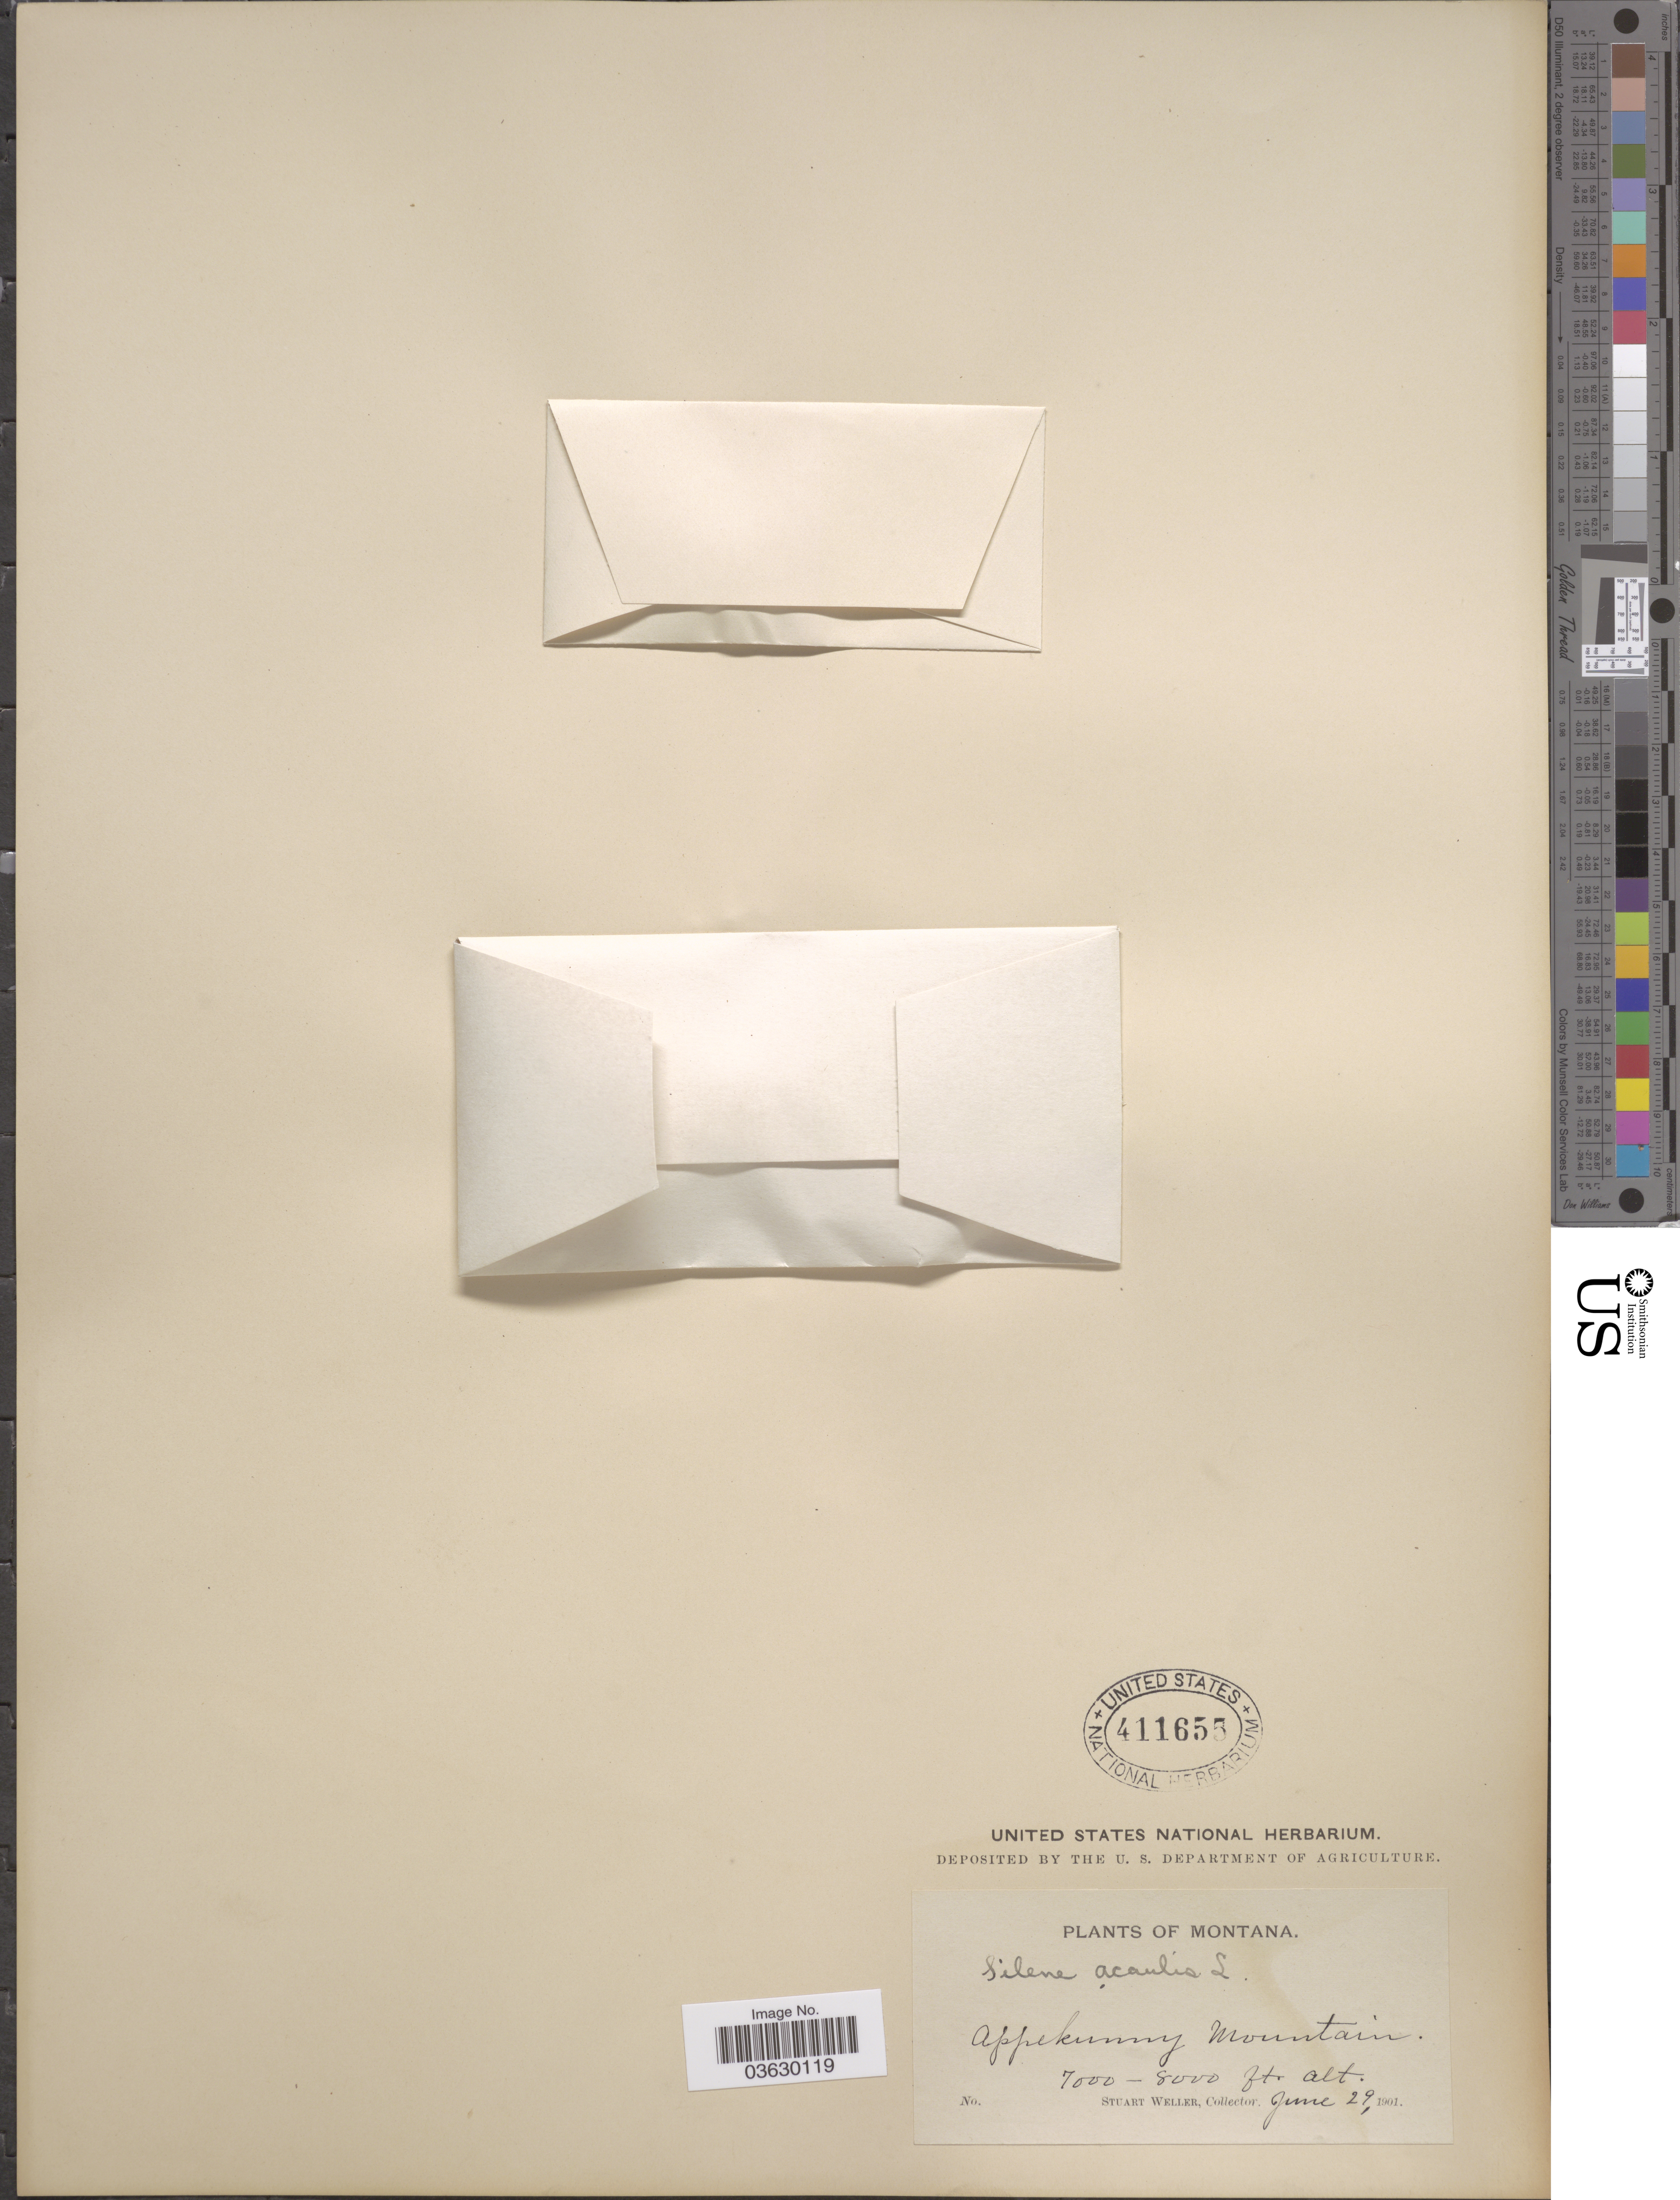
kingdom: Plantae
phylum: Tracheophyta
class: Magnoliopsida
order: Caryophyllales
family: Caryophyllaceae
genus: Silene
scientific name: Silene acaulis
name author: (L.) Jacq.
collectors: S. Weller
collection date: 1901-06-29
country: United States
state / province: Montana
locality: Appekunny Mountain.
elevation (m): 2134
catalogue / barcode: US 411655